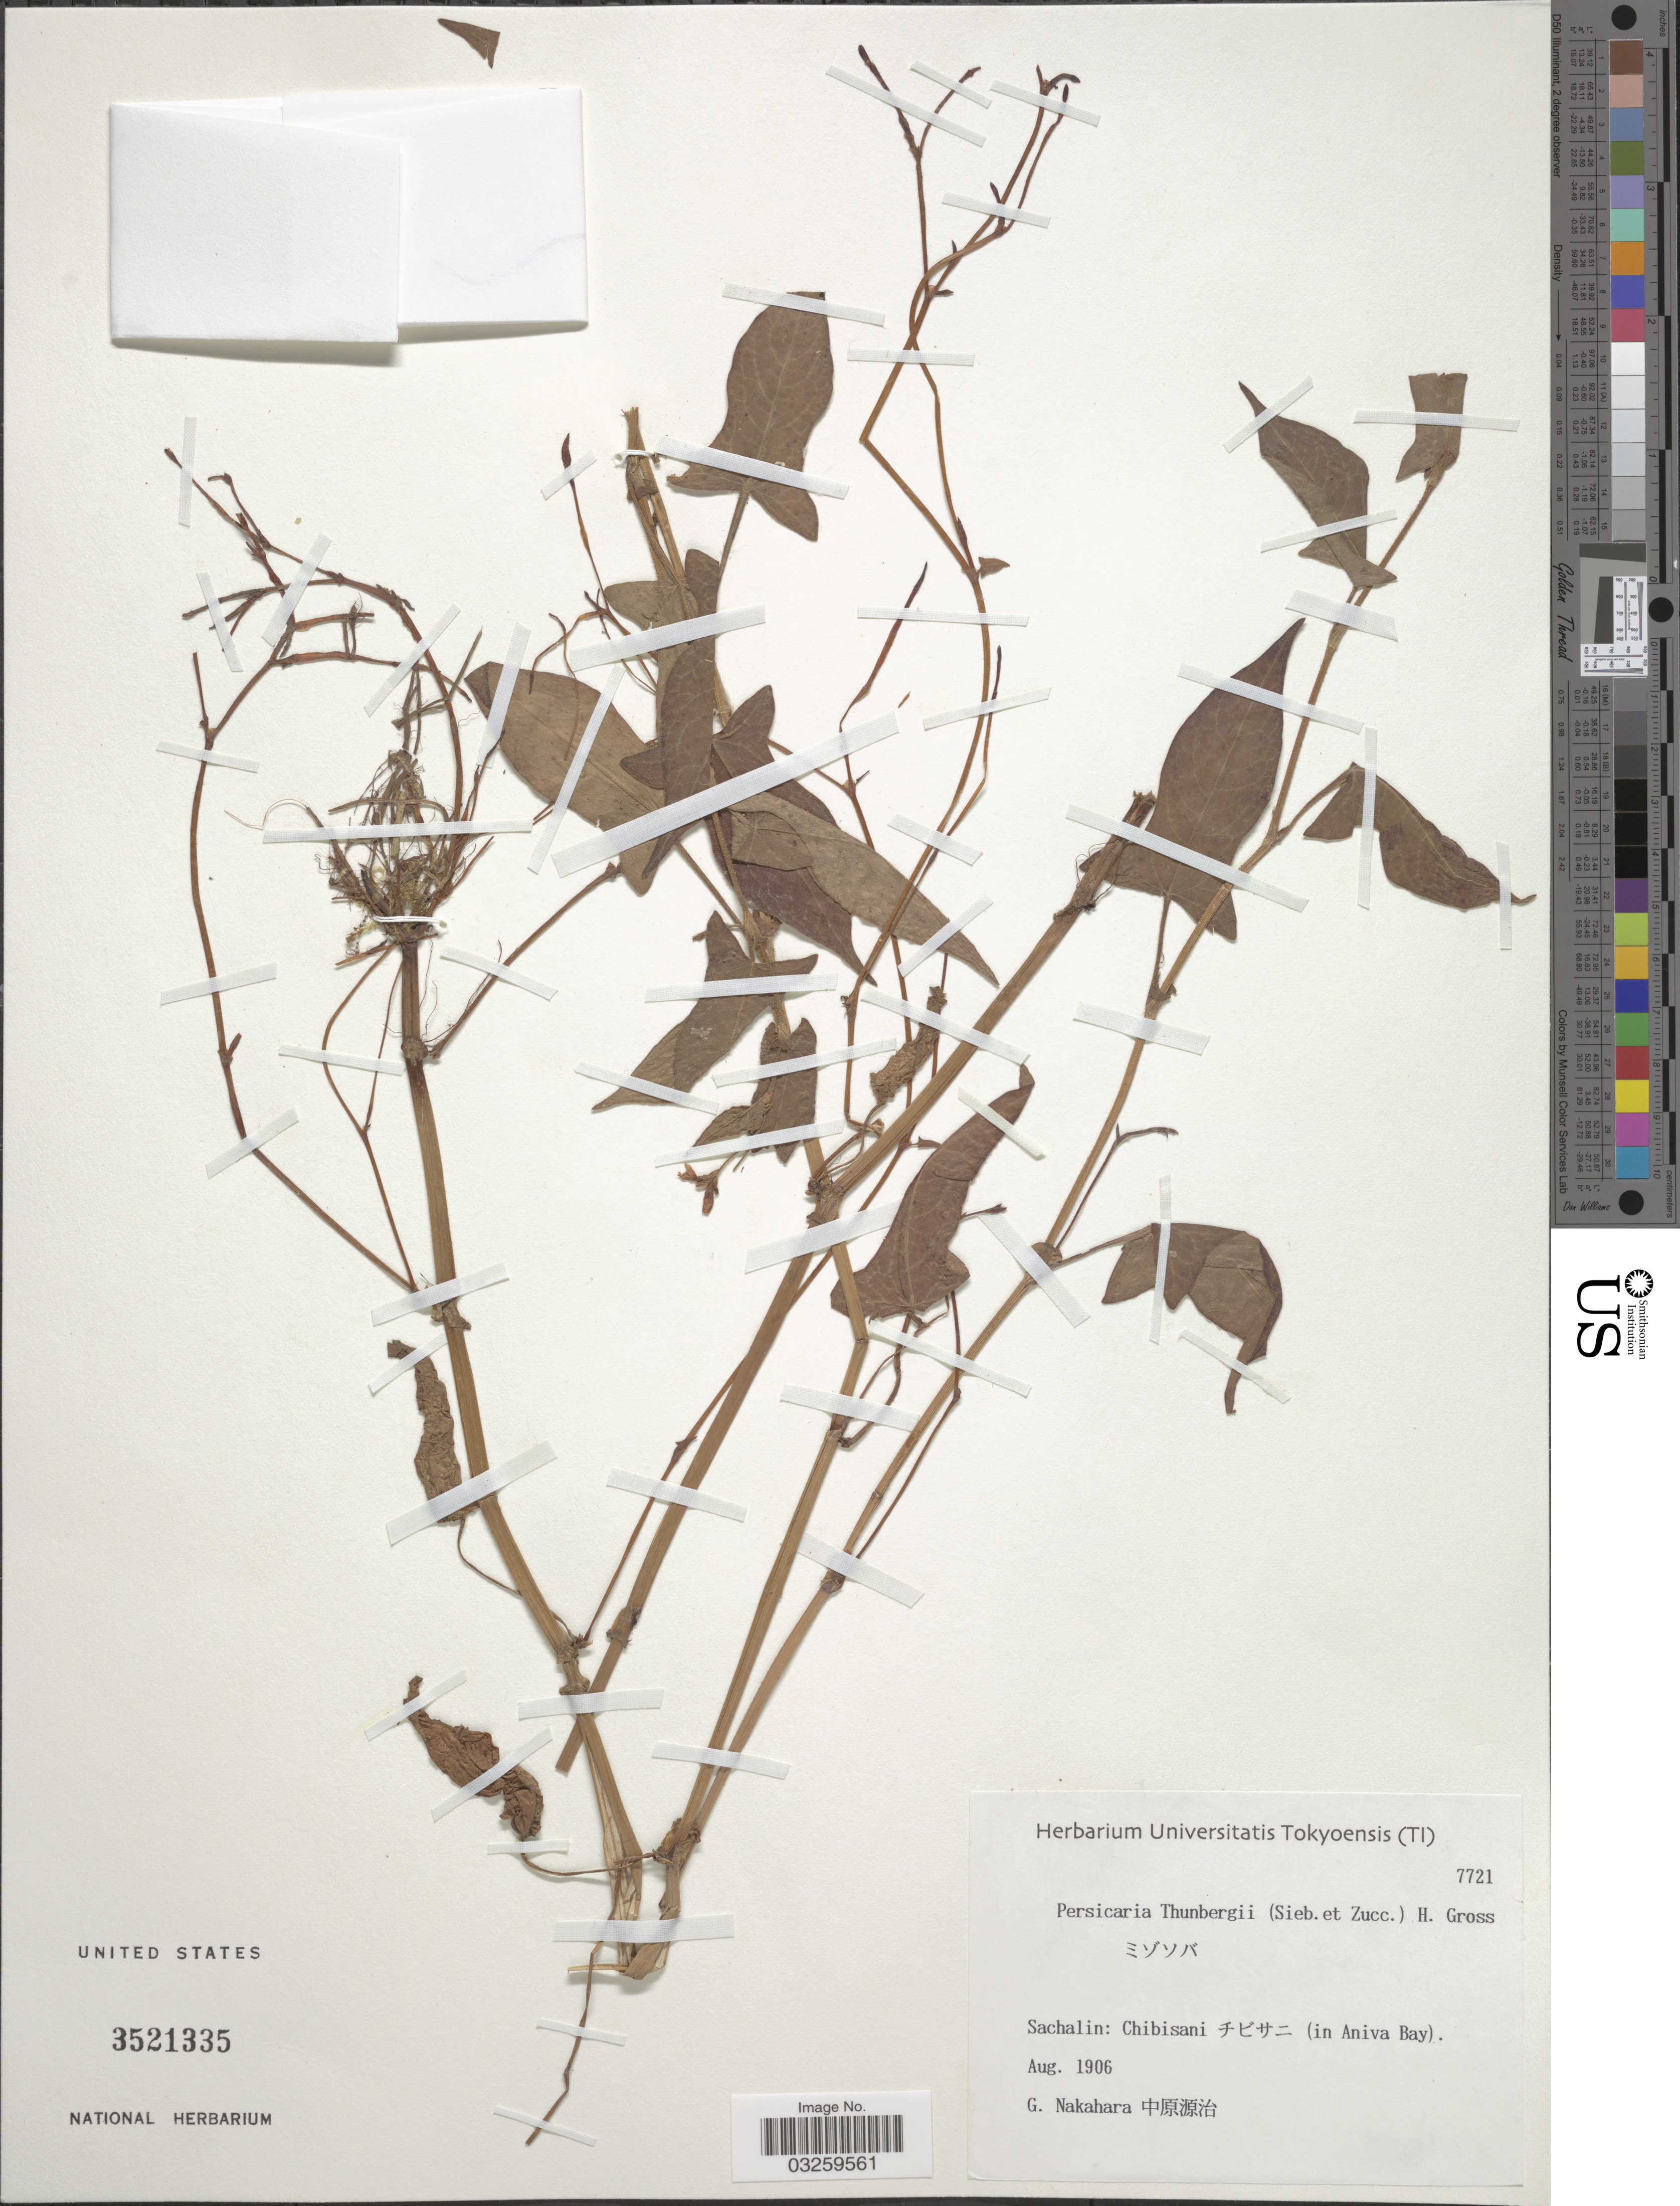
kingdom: Plantae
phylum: Tracheophyta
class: Magnoliopsida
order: Caryophyllales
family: Polygonaceae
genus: Polygonum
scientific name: Polygonum thunbergii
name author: Siebold & Zucc.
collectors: G. Nakahara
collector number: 7721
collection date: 1906-08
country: Japan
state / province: Tokyo, Federal City of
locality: Sachalin: Chibisani [Foreign script] (in Aniva Bay).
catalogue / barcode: US 3521335